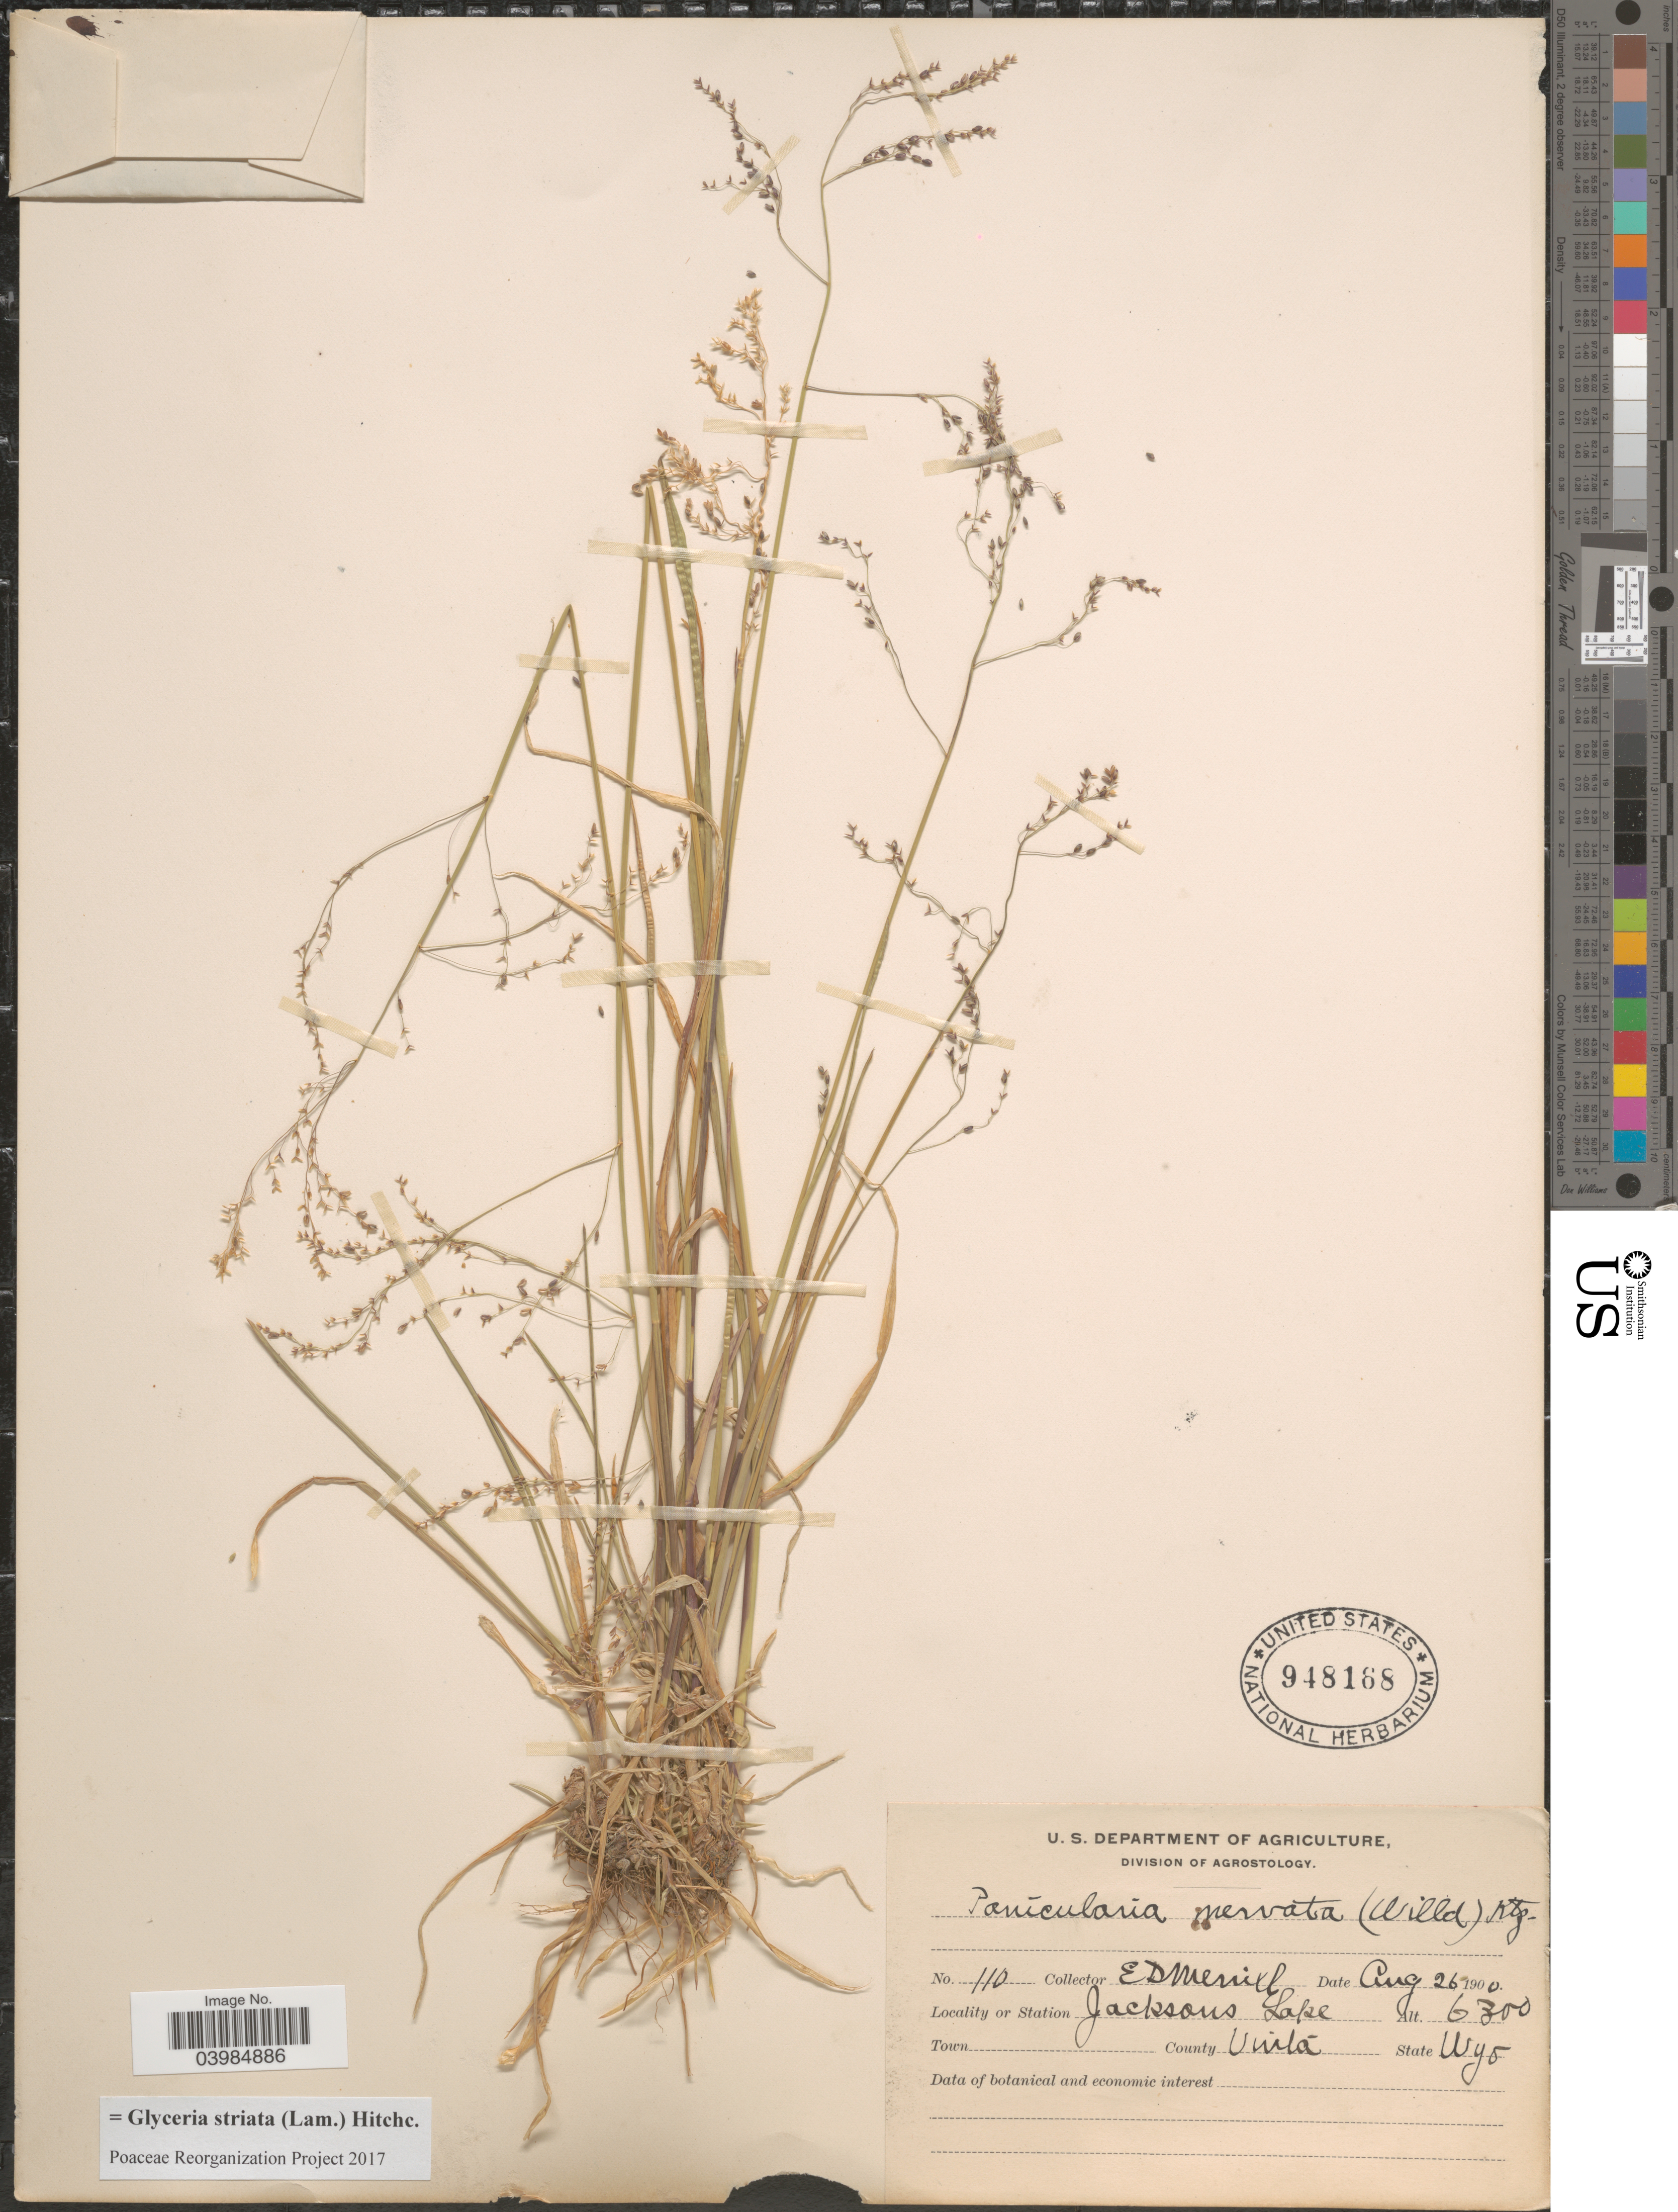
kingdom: Plantae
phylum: Tracheophyta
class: Liliopsida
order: Poales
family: Poaceae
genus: Glyceria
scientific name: Glyceria striata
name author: (Lam.) Hitchc.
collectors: E. D. Merrill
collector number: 110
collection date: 1900-08-26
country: United States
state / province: Wyoming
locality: Station Jackson Lake. County Uinta.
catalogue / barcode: US 948168